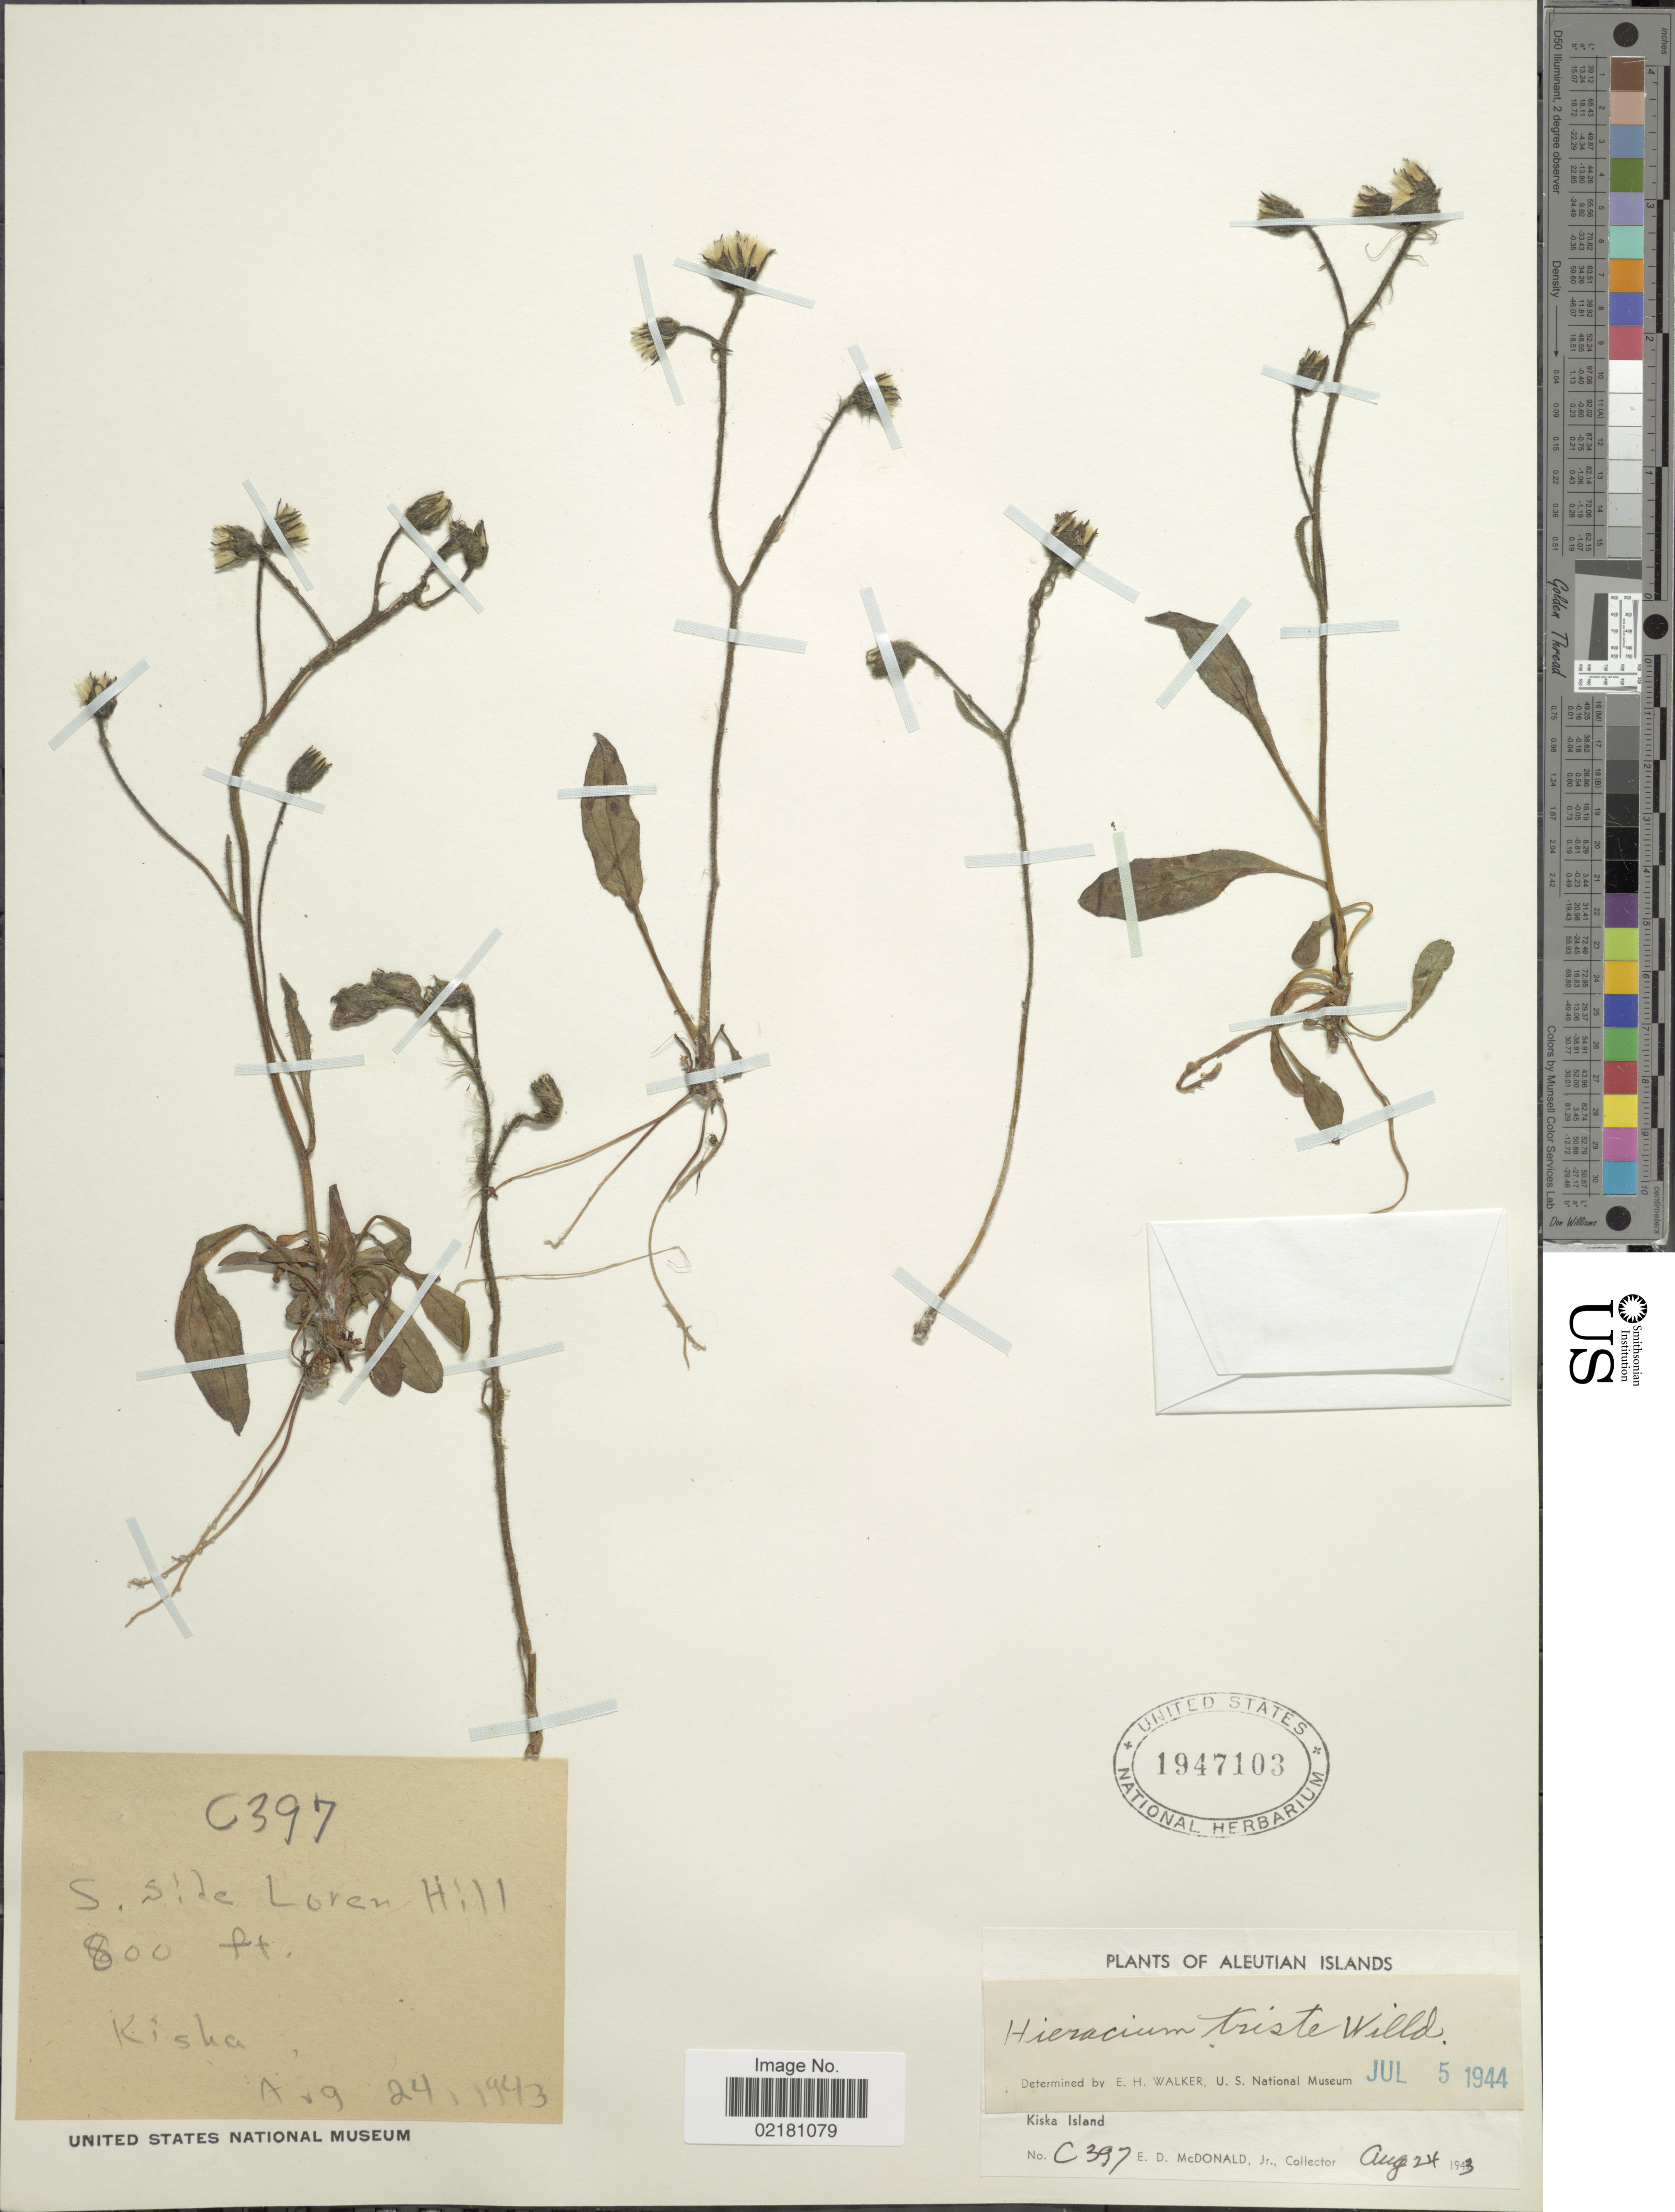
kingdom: Plantae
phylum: Tracheophyta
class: Magnoliopsida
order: Asterales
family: Asteraceae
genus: Hieracium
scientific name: Hieracium triste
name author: Willd. ex Spreng.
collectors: E. D. McDonald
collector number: C397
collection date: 1943-08-24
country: United States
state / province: Alaska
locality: Aleutian Islands. Kiska Island. S. side Loren Hill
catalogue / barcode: US 1947103